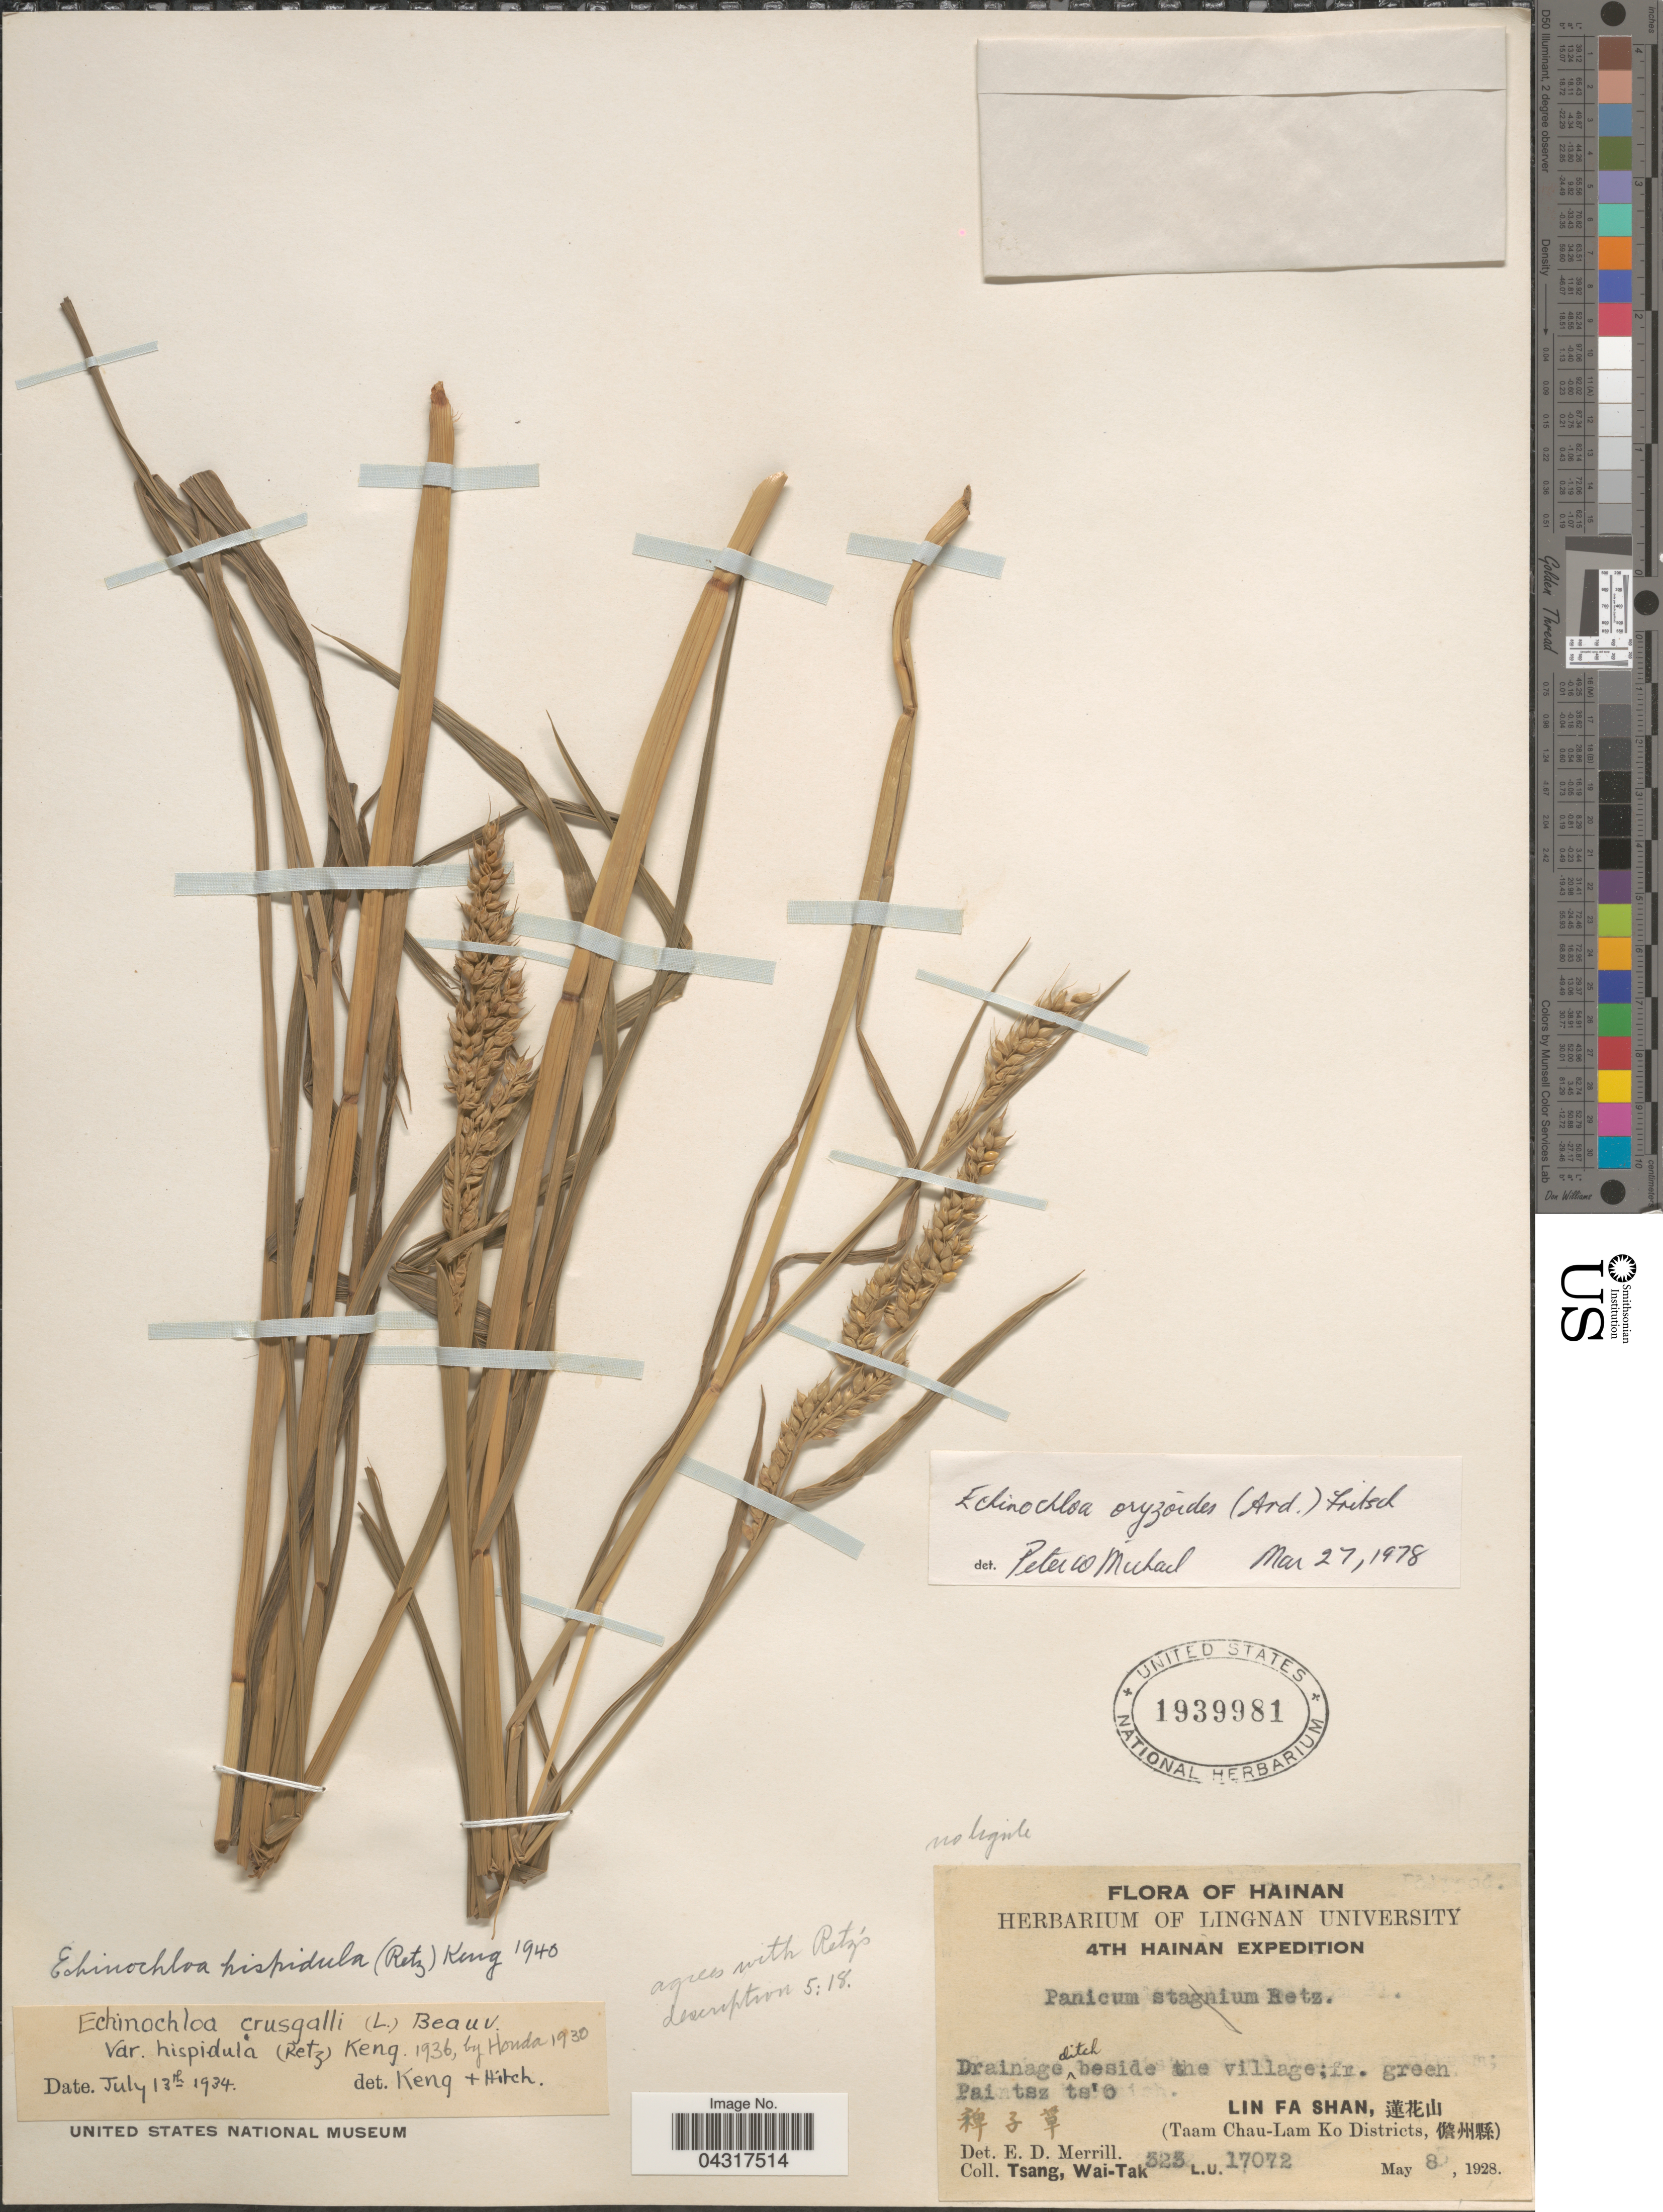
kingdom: Plantae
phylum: Tracheophyta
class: Liliopsida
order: Poales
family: Poaceae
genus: Echinochloa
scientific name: Echinochloa oryzoides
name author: (Ard.) Fritsch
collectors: W. T. Tsang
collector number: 323L.U.17072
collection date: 1928-05-08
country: China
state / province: Hainan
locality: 4th Hainan E[Foreign script]pedition. Drainage ditch beside the village: Pai tsz ts'o [Foreign script]. Lin Fa Shan, [Foreign script] (Taam Chau-Lam Ko Districts, [Foreign script]).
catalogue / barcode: US 1939981